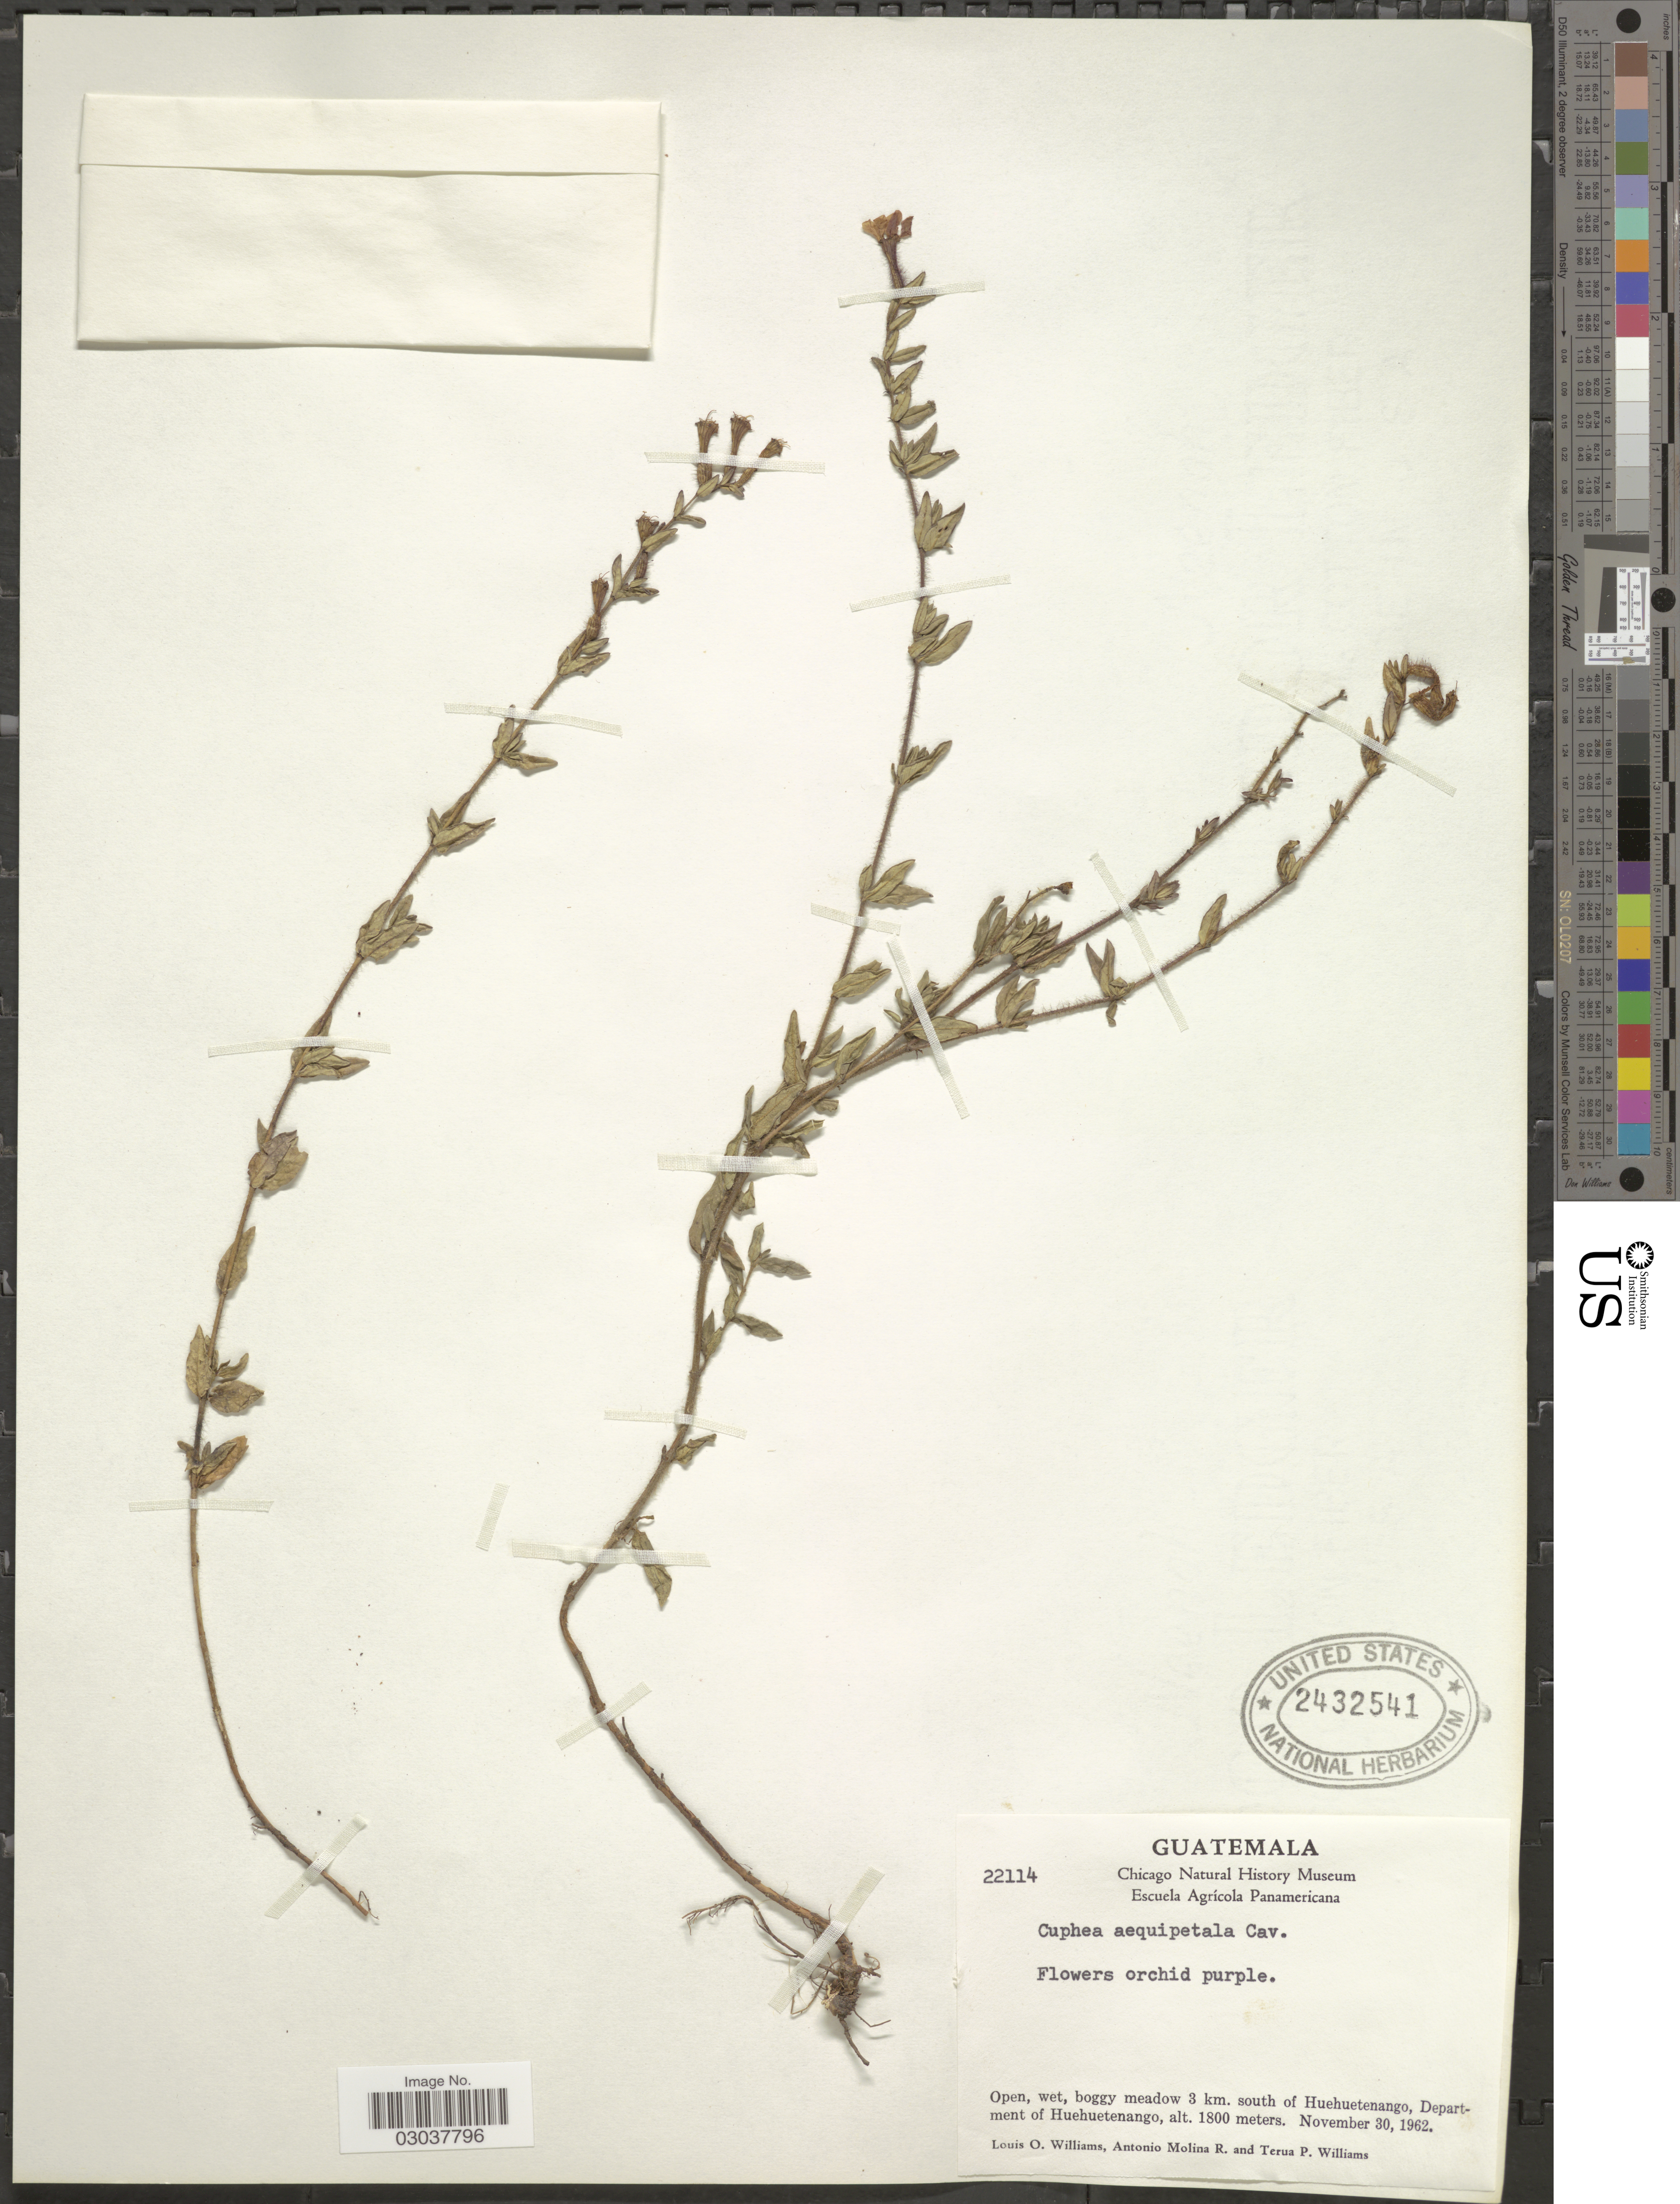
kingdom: Plantae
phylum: Tracheophyta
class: Magnoliopsida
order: Myrtales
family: Lythraceae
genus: Cuphea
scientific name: Cuphea aequipetala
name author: Cav.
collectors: L. O. Williams, A. Molina R. & T. Williams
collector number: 22114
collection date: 1962-11-30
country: Guatemala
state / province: Huehuetenango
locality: Open, wet, boggy meadow 3 km. soouth of Huehuetenango, Department of Huehuetenango.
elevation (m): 1800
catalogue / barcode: US 2432541